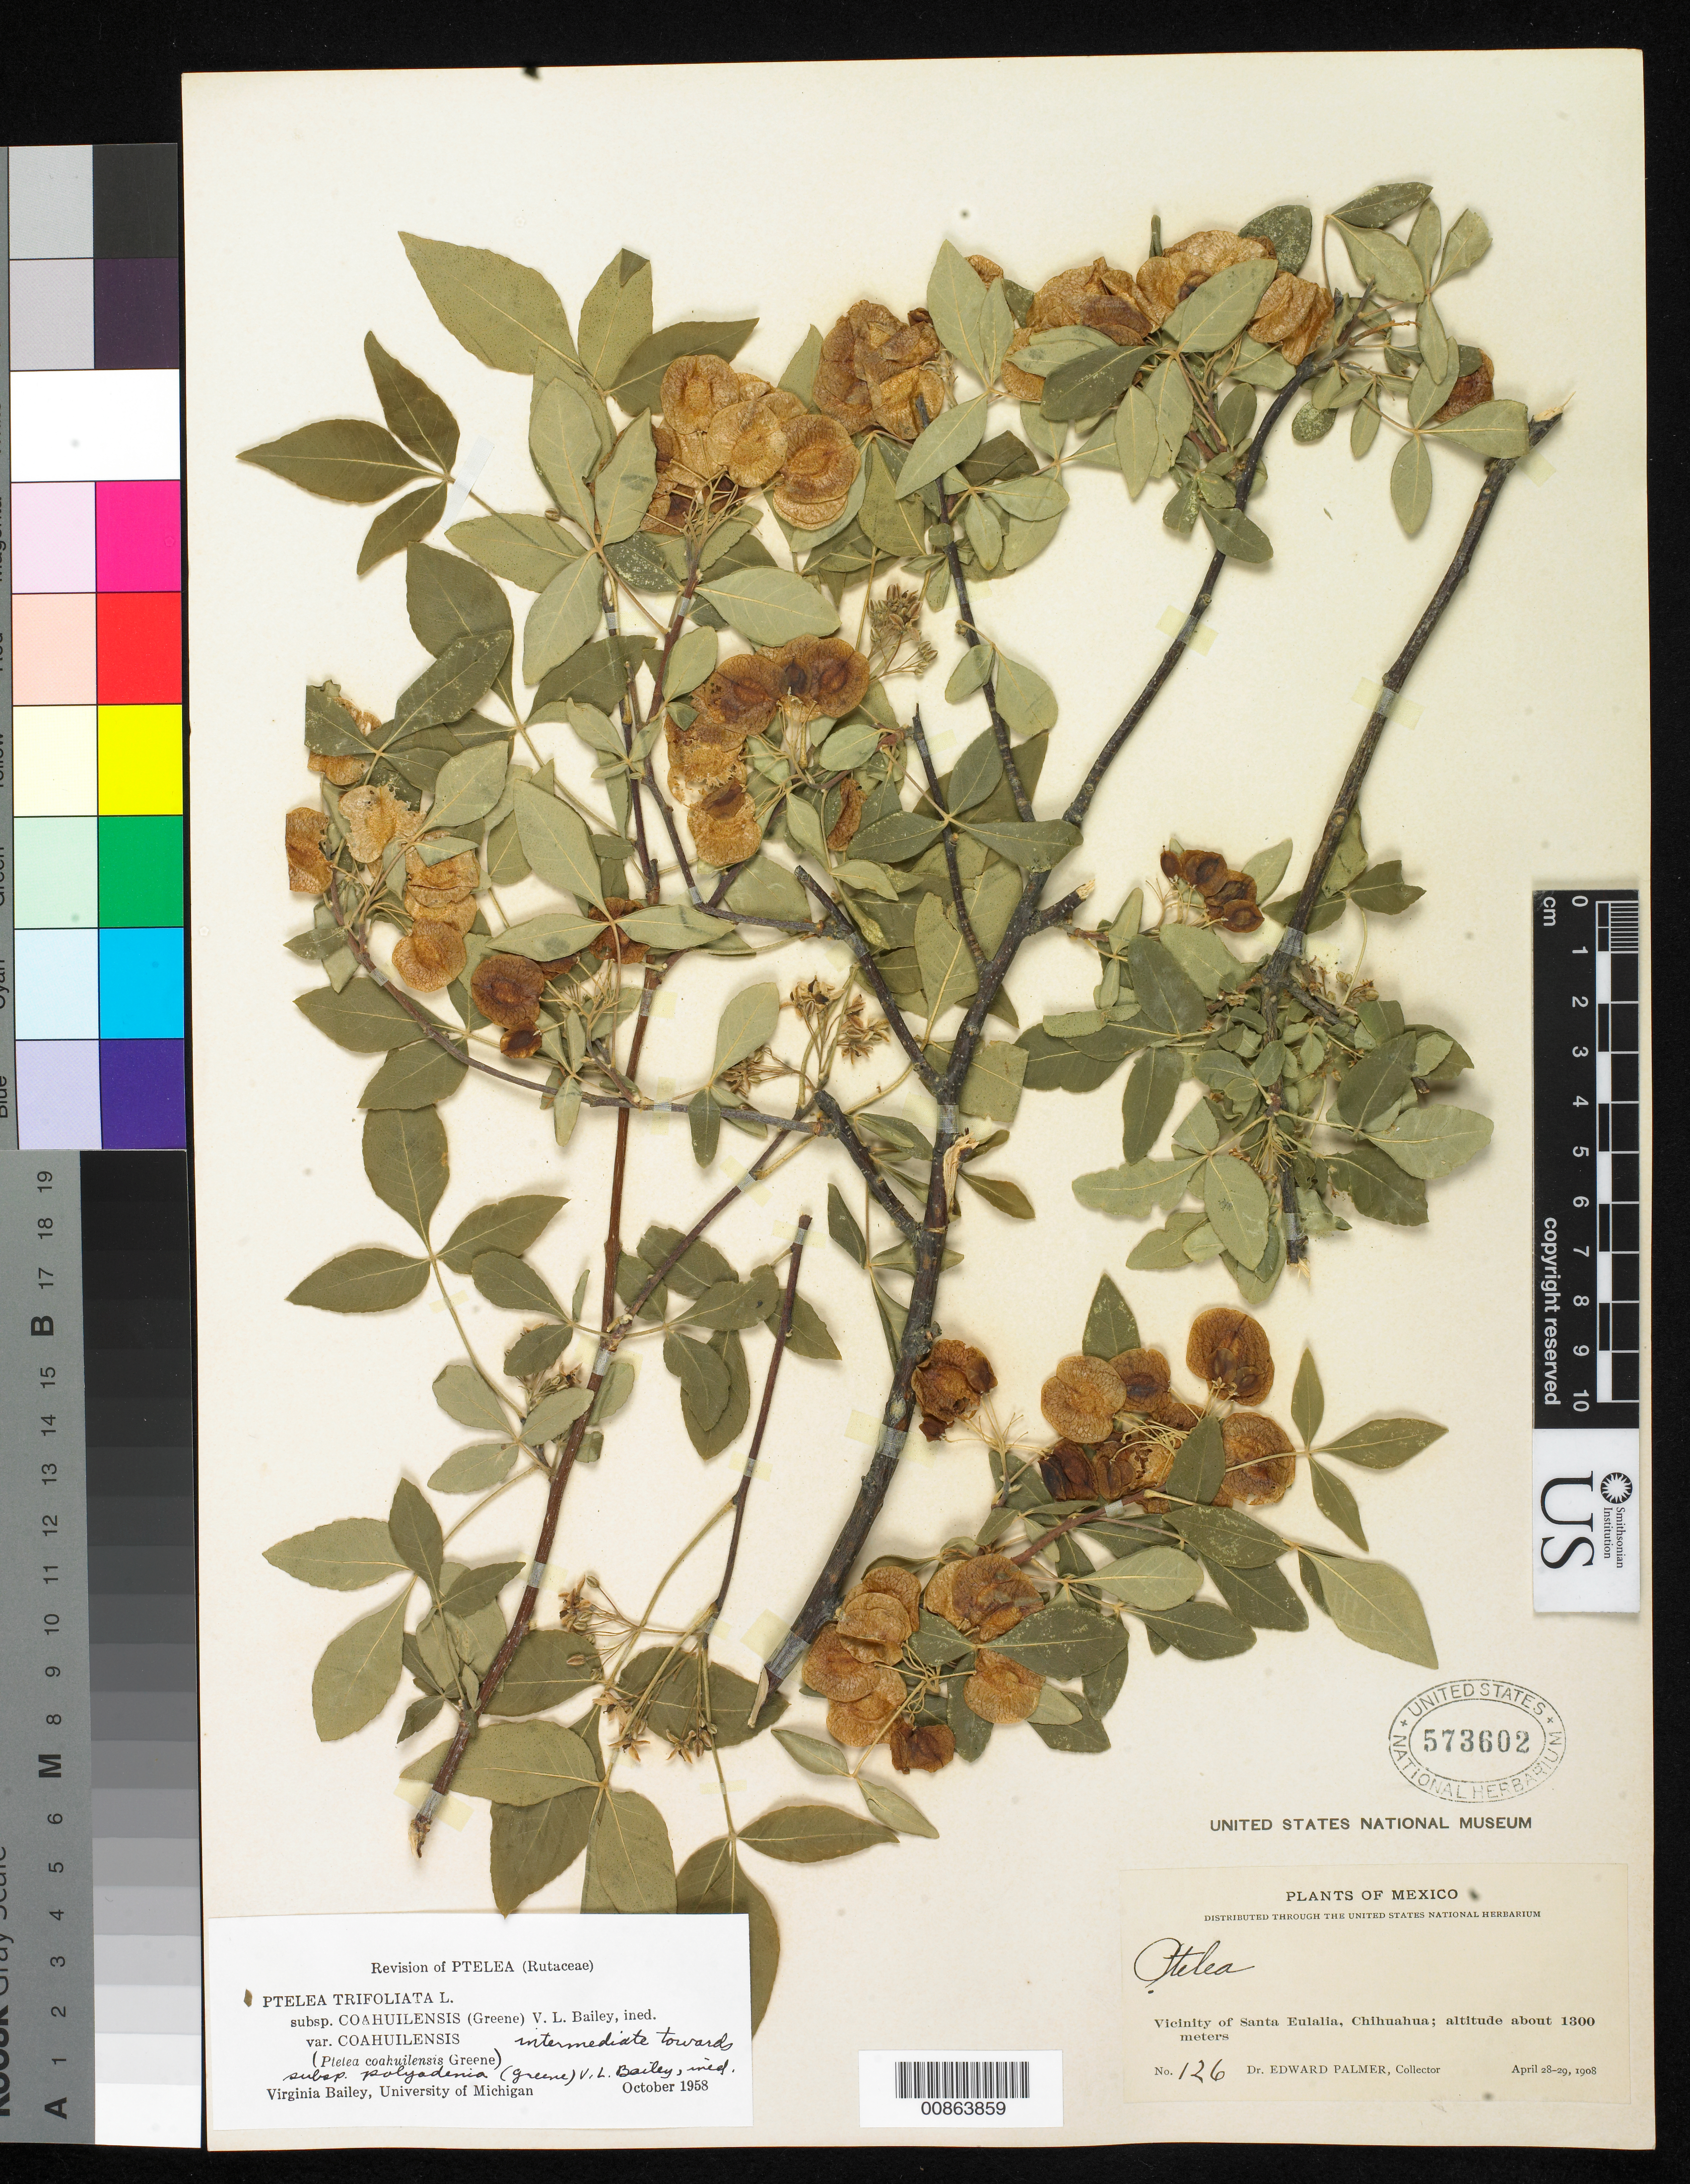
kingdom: Plantae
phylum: Tracheophyta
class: Magnoliopsida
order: Sapindales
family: Rutaceae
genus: Ptelea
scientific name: Ptelea trifoliata subsp. coahuilensis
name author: (Greene) V. L. Bailey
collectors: E. Palmer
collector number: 126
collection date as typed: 28 Apr 1908 to 29 Apr 1908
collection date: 1908-04-28/1908-04-29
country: Mexico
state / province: Chihuahua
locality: Vicinity of Santa Eulalia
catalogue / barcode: US 573602